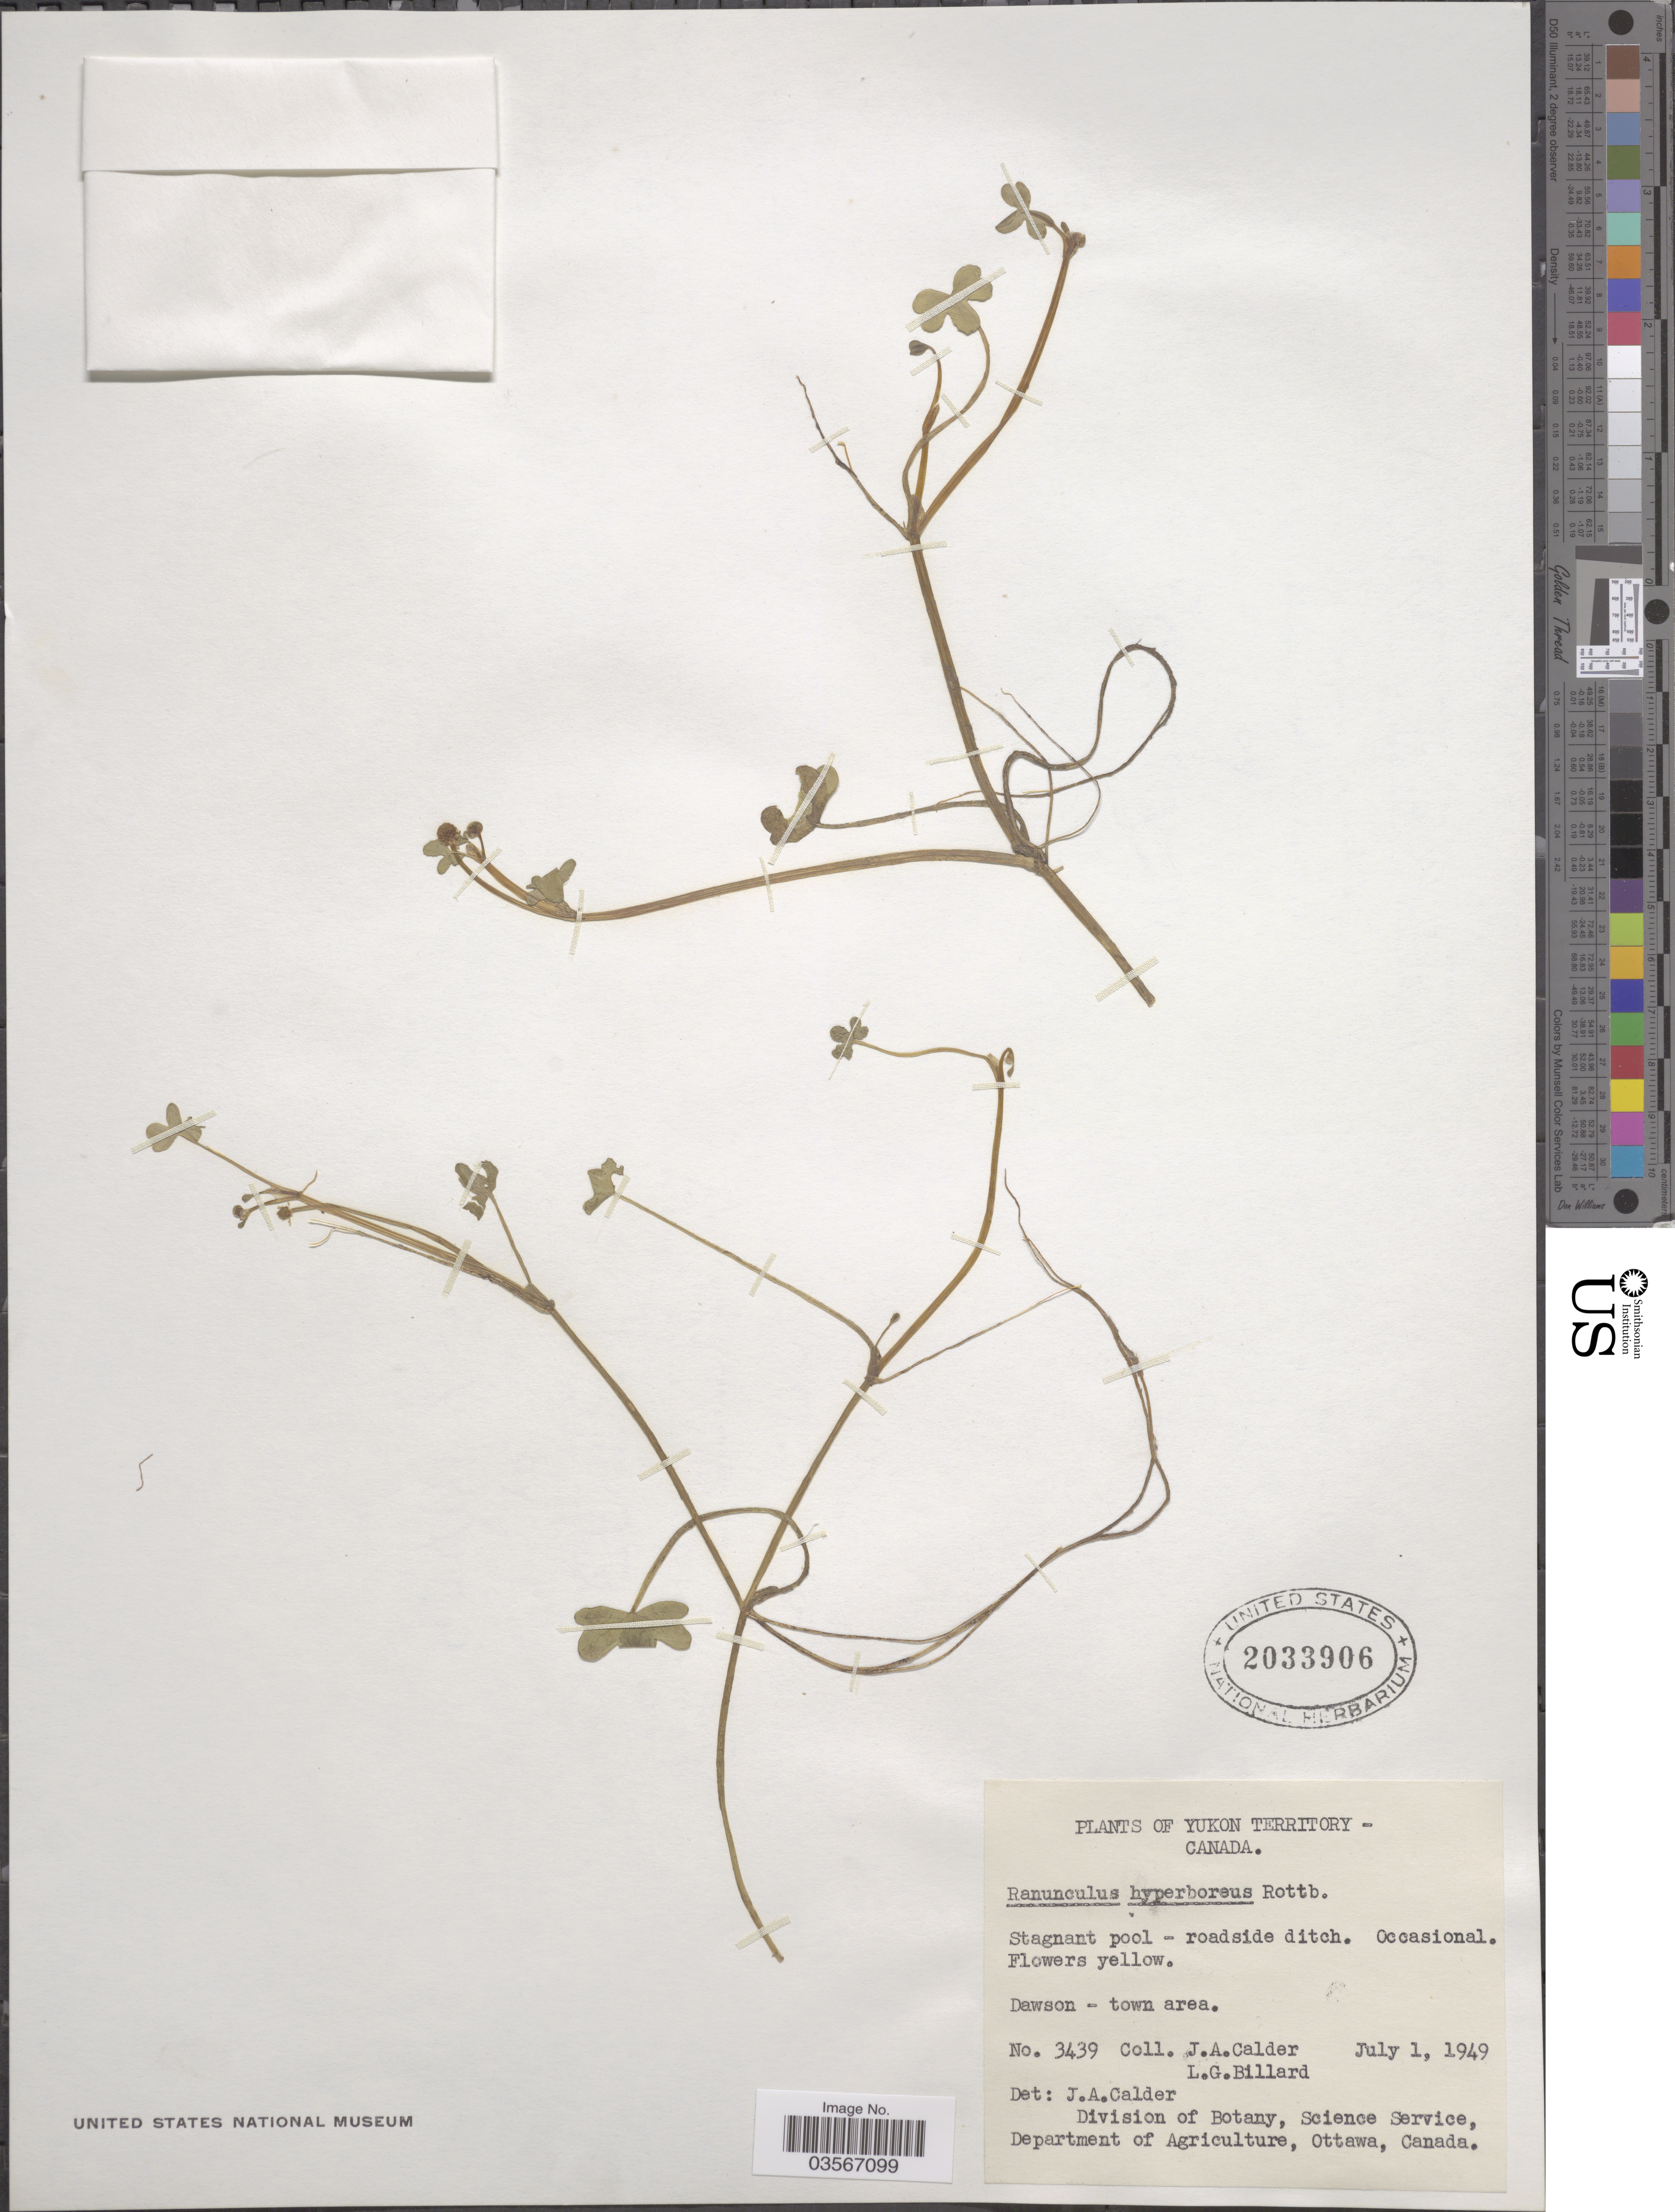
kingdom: Plantae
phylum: Tracheophyta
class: Magnoliopsida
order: Ranunculales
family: Ranunculaceae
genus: Ranunculus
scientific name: Ranunculus hyperboreus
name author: Rottb.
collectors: J. A. Calder & L. Billard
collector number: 3439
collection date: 1949-07-01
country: Canada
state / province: Yukon Territory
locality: Dawson - town area.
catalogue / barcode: US 2033906